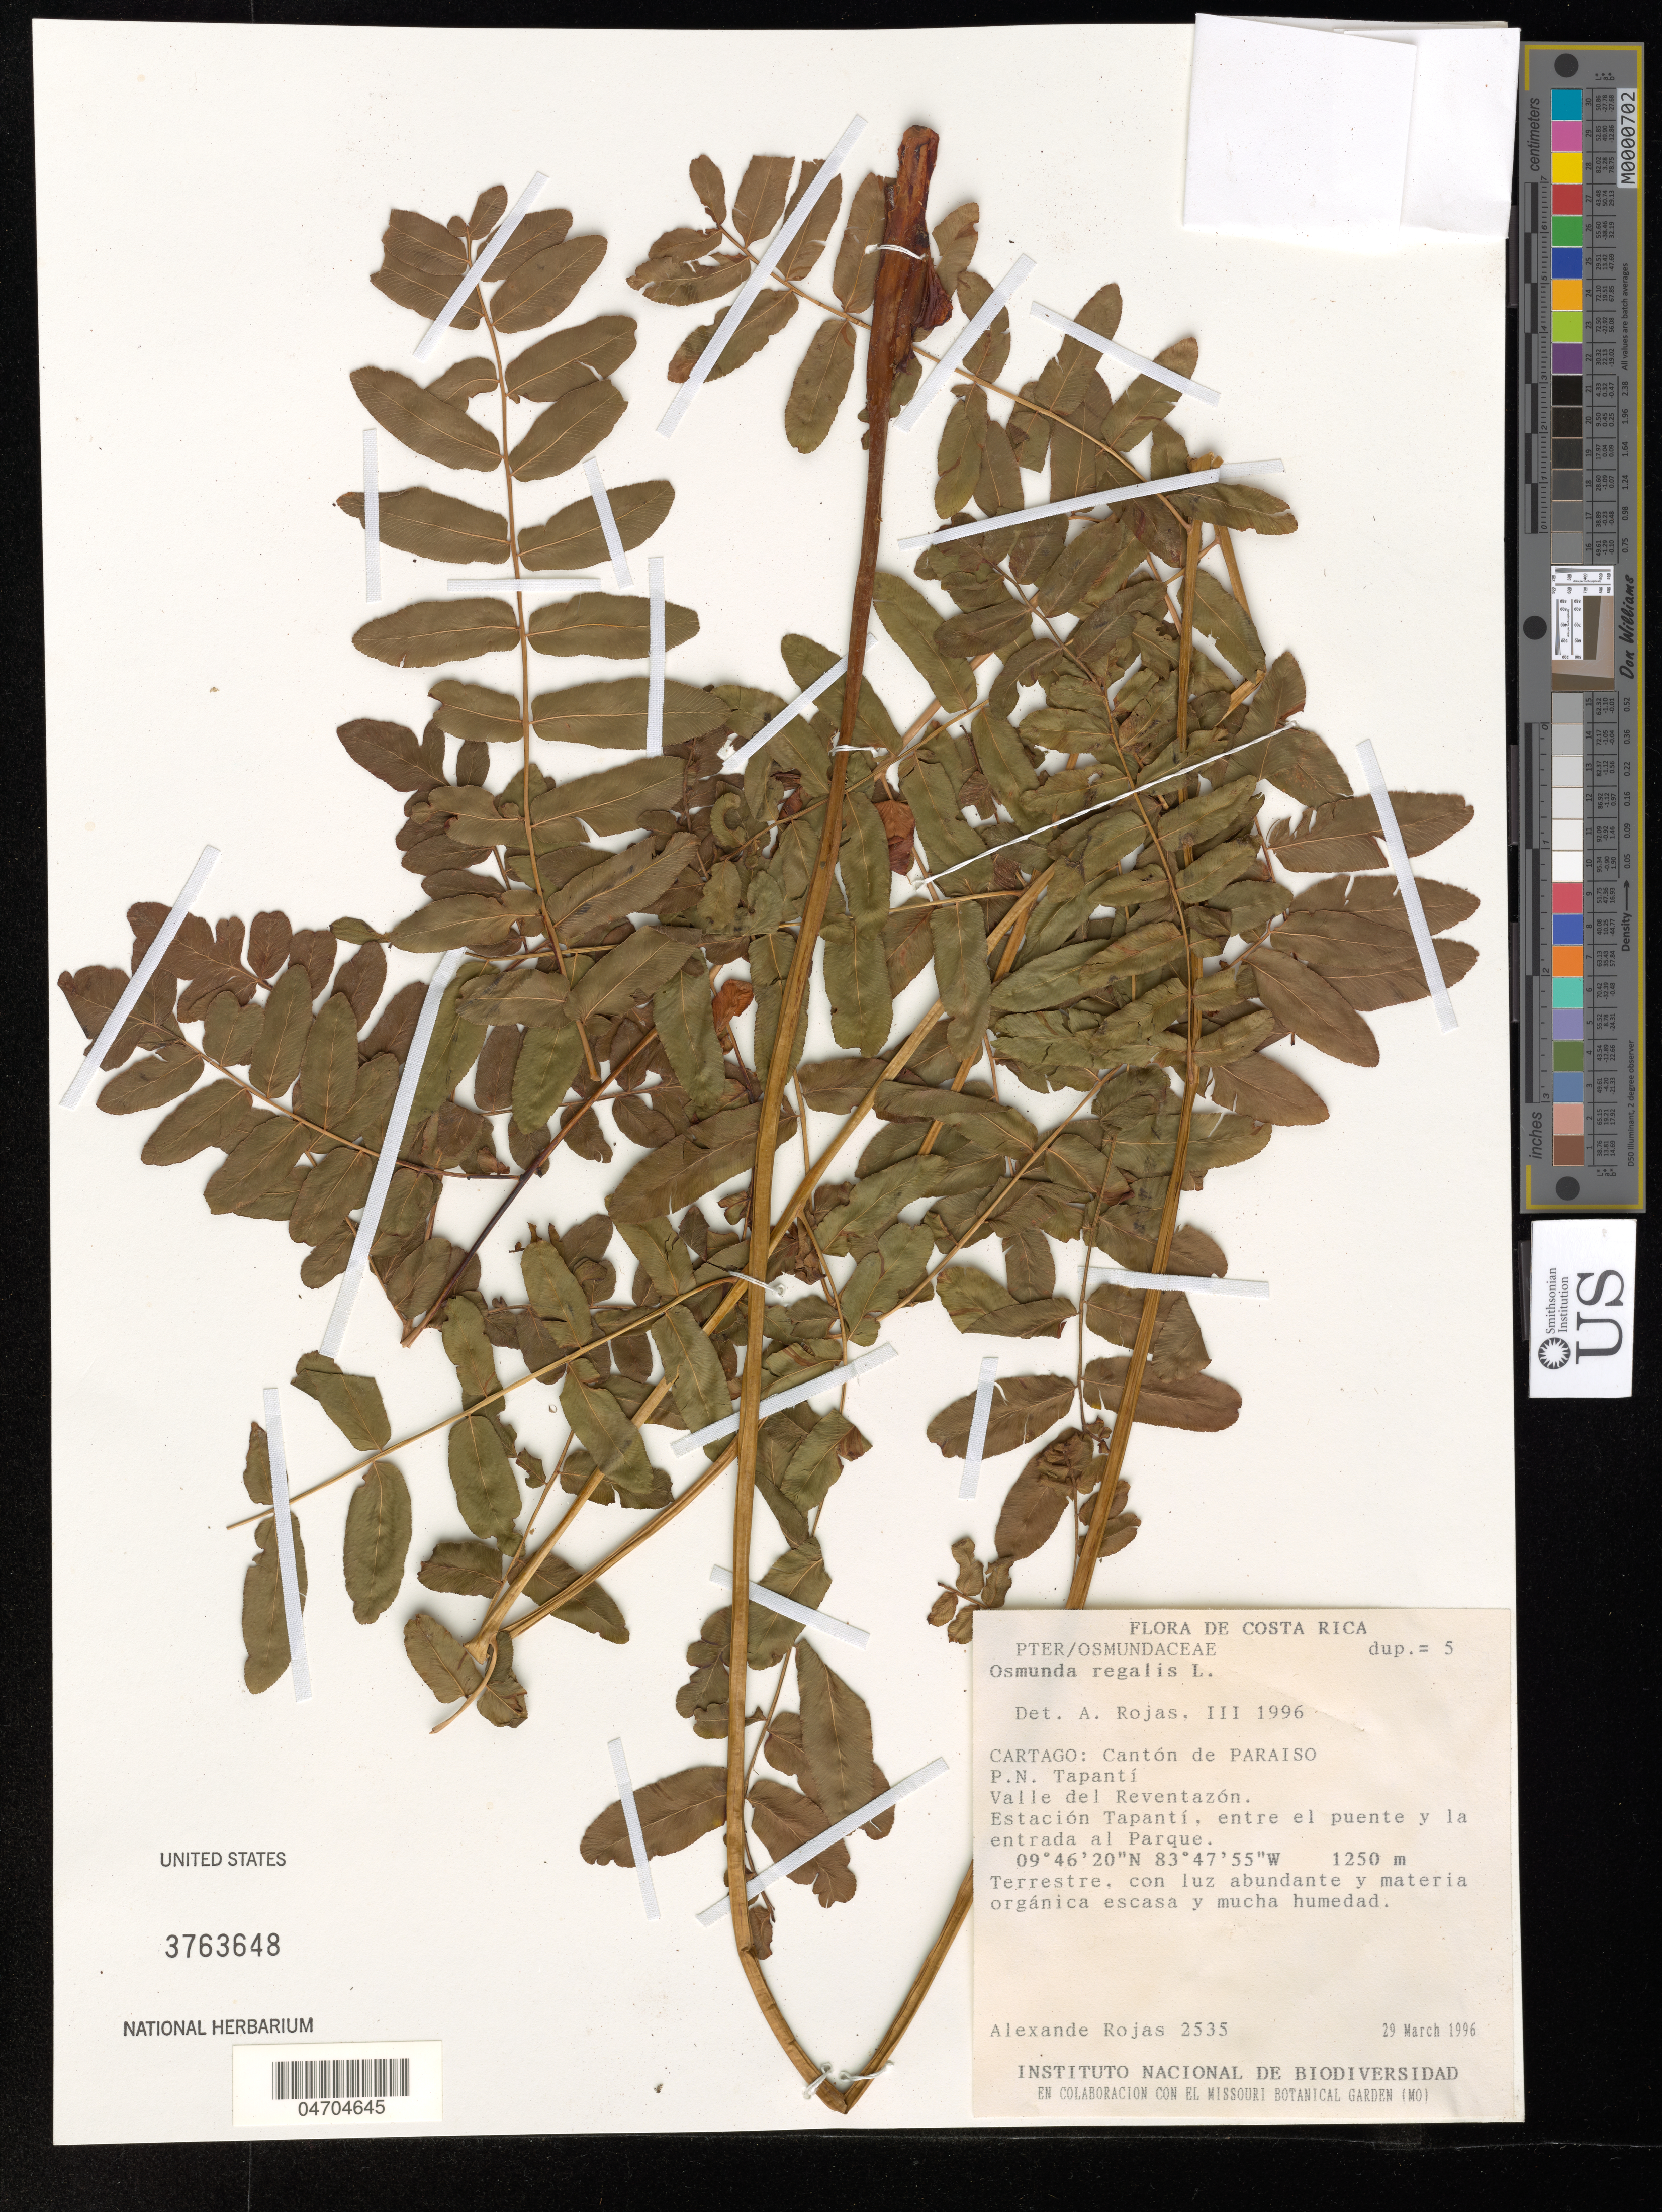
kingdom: Plantae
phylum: Tracheophyta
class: Polypodiopsida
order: Osmundales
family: Osmundaceae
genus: Osmunda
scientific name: Osmunda regalis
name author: L.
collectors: A. Rojas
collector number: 2535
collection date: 1996-03-29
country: Costa Rica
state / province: Cartago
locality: Cantón de PARAISO. P.N. Tapantí. Valle del Reventazón. Estación Tapantí, entre el puente y la entrada al Parque.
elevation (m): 1250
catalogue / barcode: US 3763648